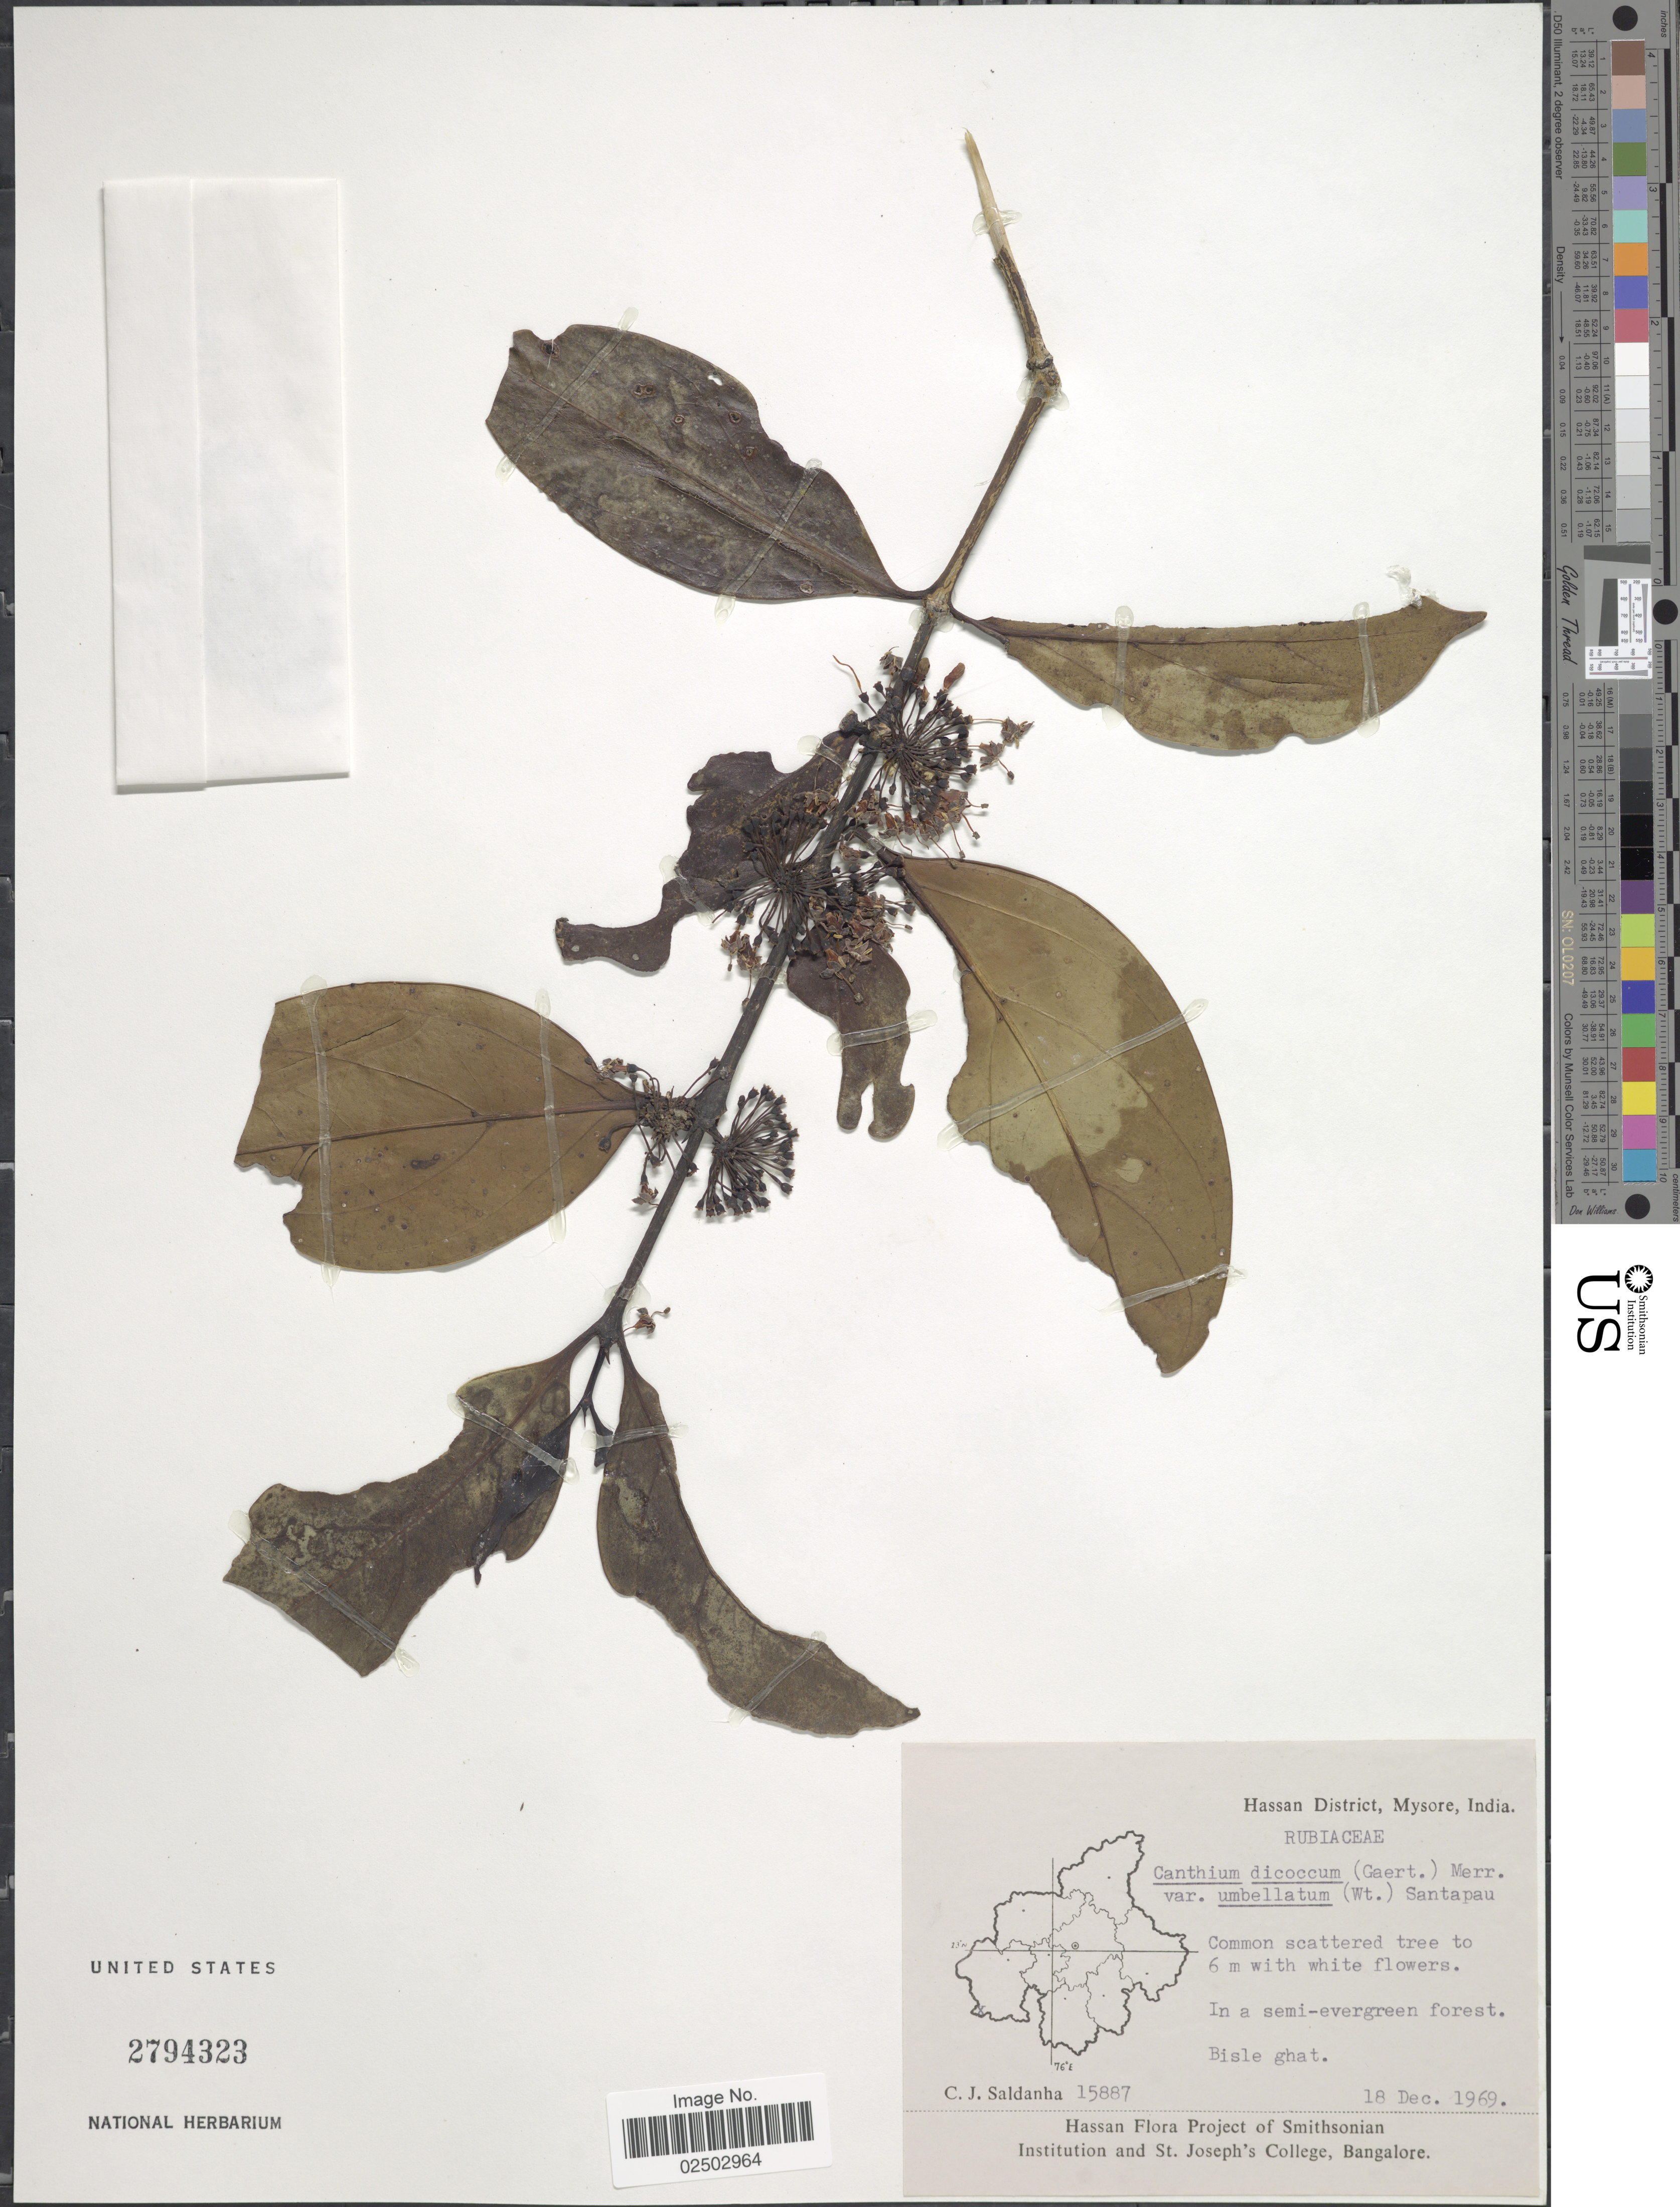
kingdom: Plantae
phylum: Tracheophyta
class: Magnoliopsida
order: Gentianales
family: Rubiaceae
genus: Canthium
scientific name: Canthium dicoccum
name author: (Gaertn.) Merr.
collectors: C. J. Saldanha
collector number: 15887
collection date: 1969-12-18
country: India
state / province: Karnataka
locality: Hassan District, Mysore, Bisle ghat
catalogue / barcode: US 2794323